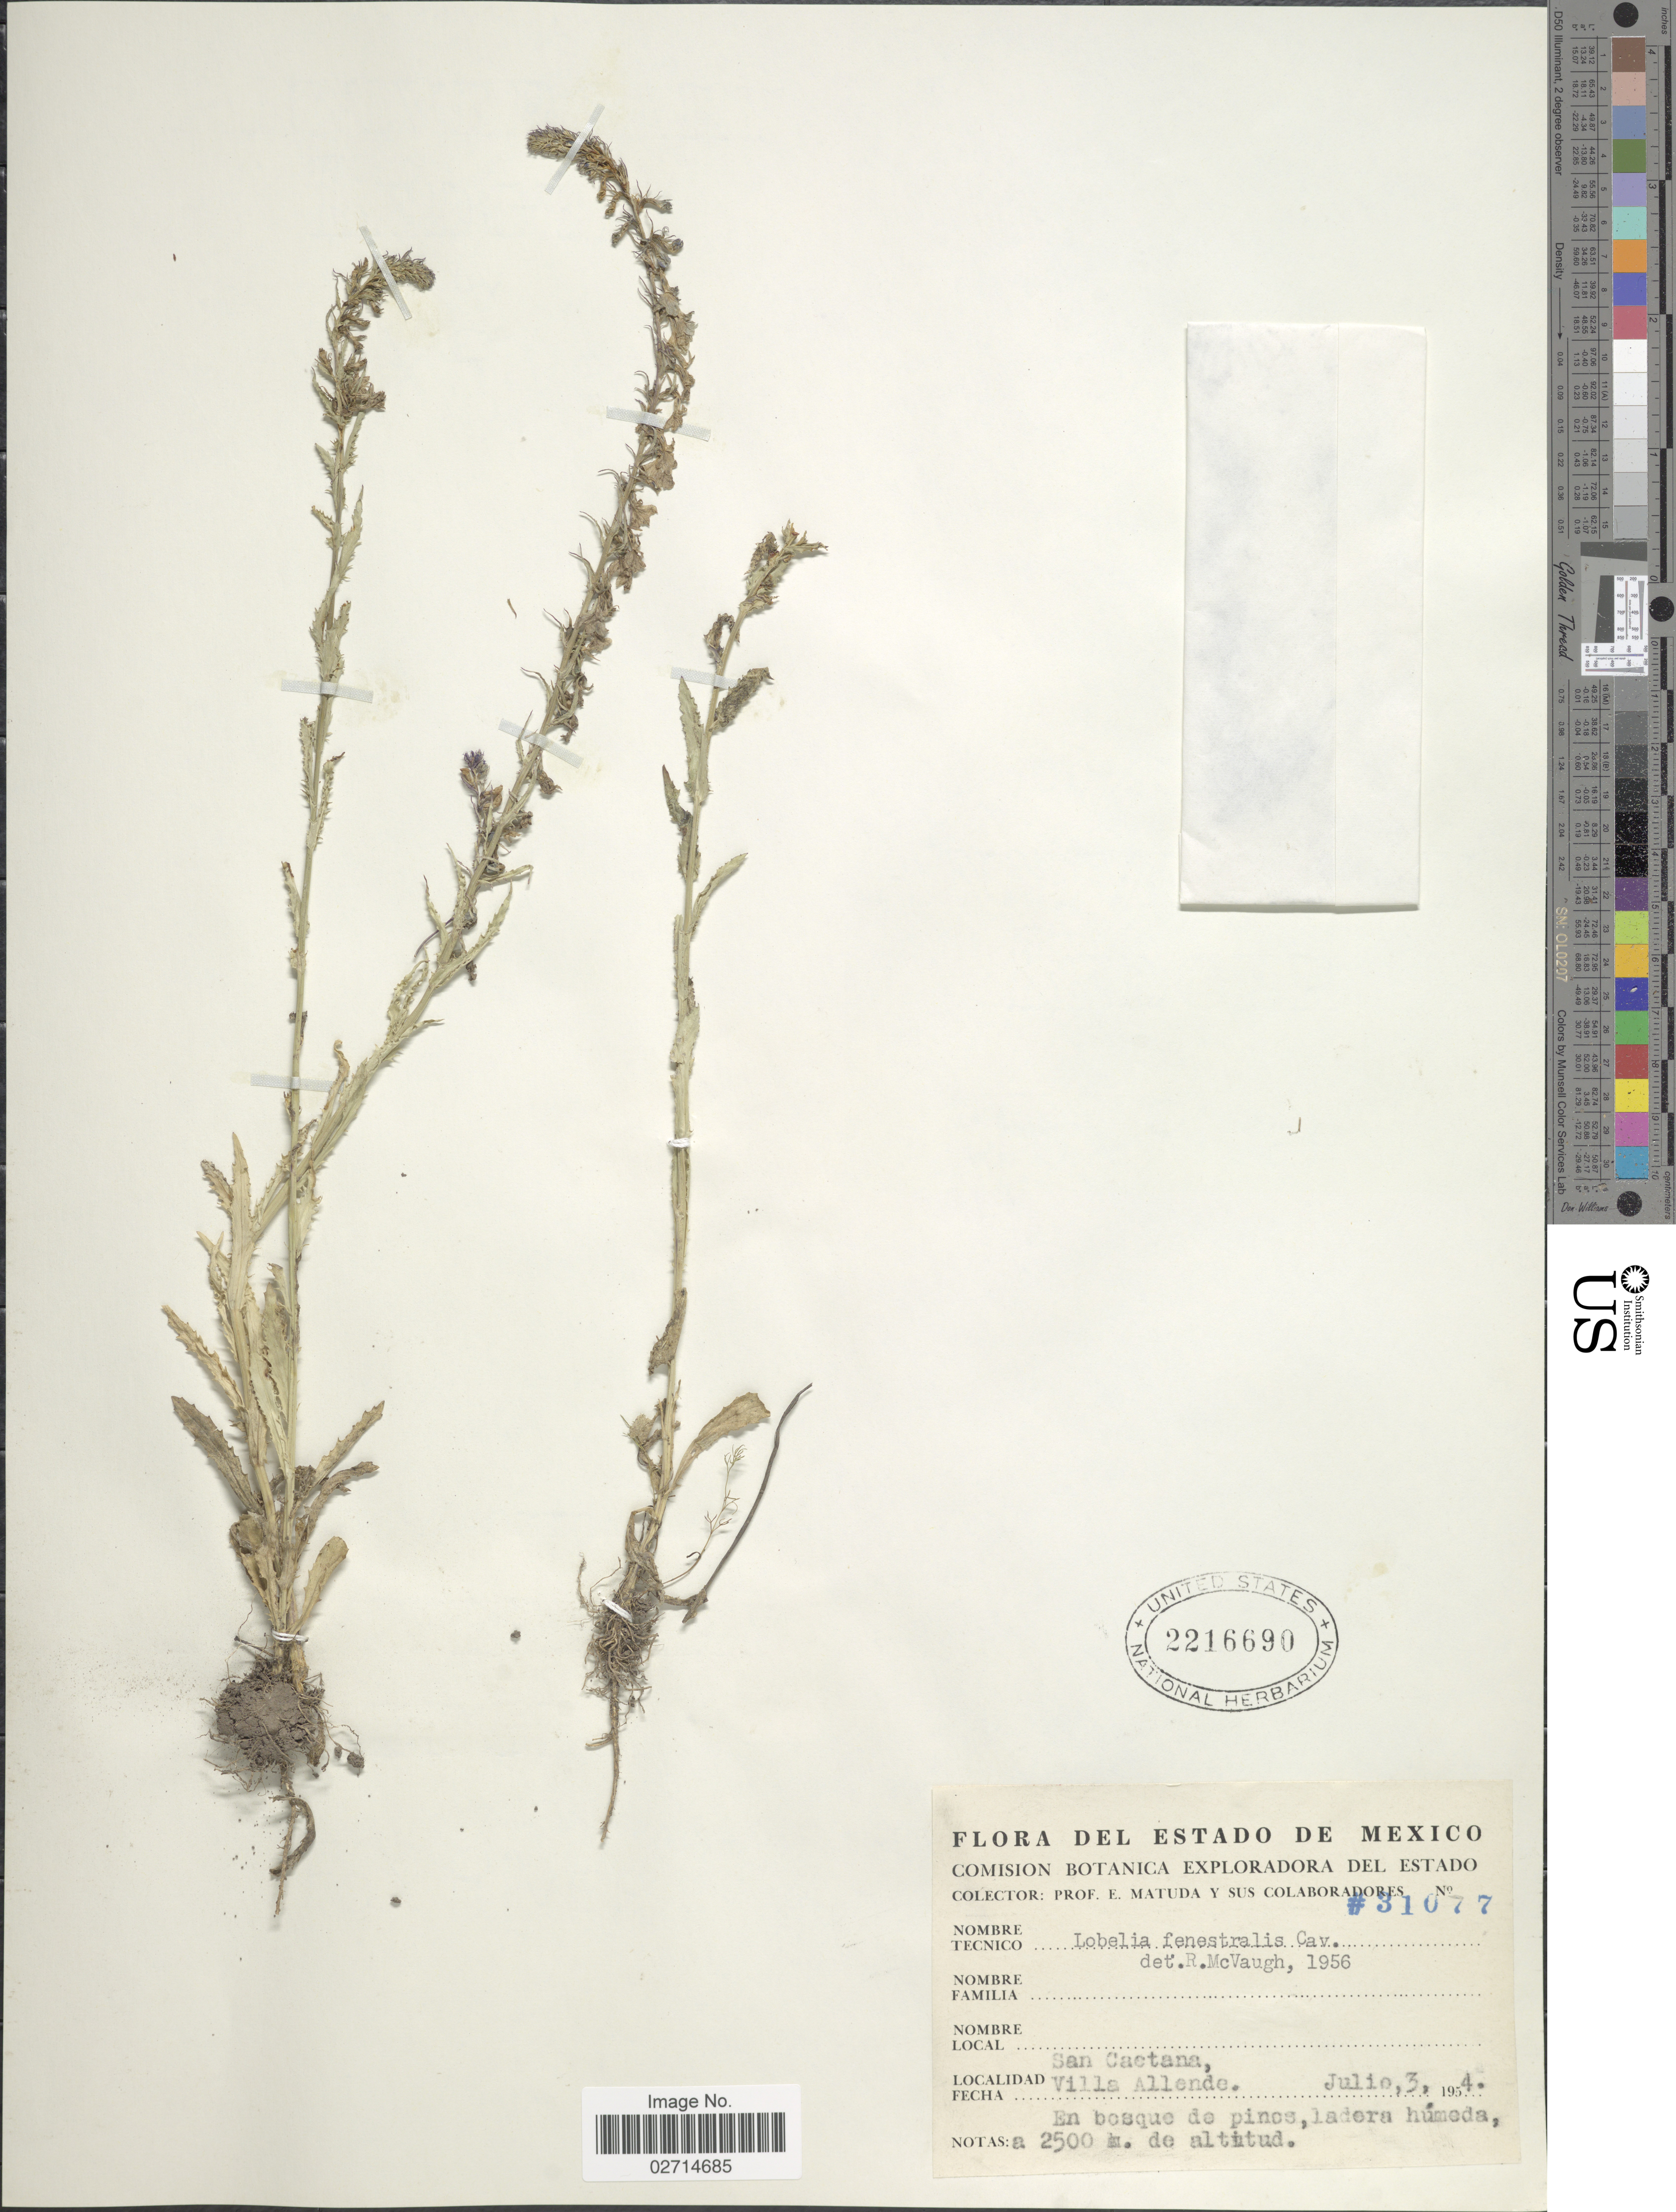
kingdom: Plantae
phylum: Tracheophyta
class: Magnoliopsida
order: Asterales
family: Campanulaceae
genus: Lobelia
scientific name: Lobelia fenestralis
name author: Cav.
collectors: E. Matuda & Sus Colaboradores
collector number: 31077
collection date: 1954-07-03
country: Mexico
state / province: México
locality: San Cactana, Villa Allende.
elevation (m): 2500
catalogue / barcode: US 2216690